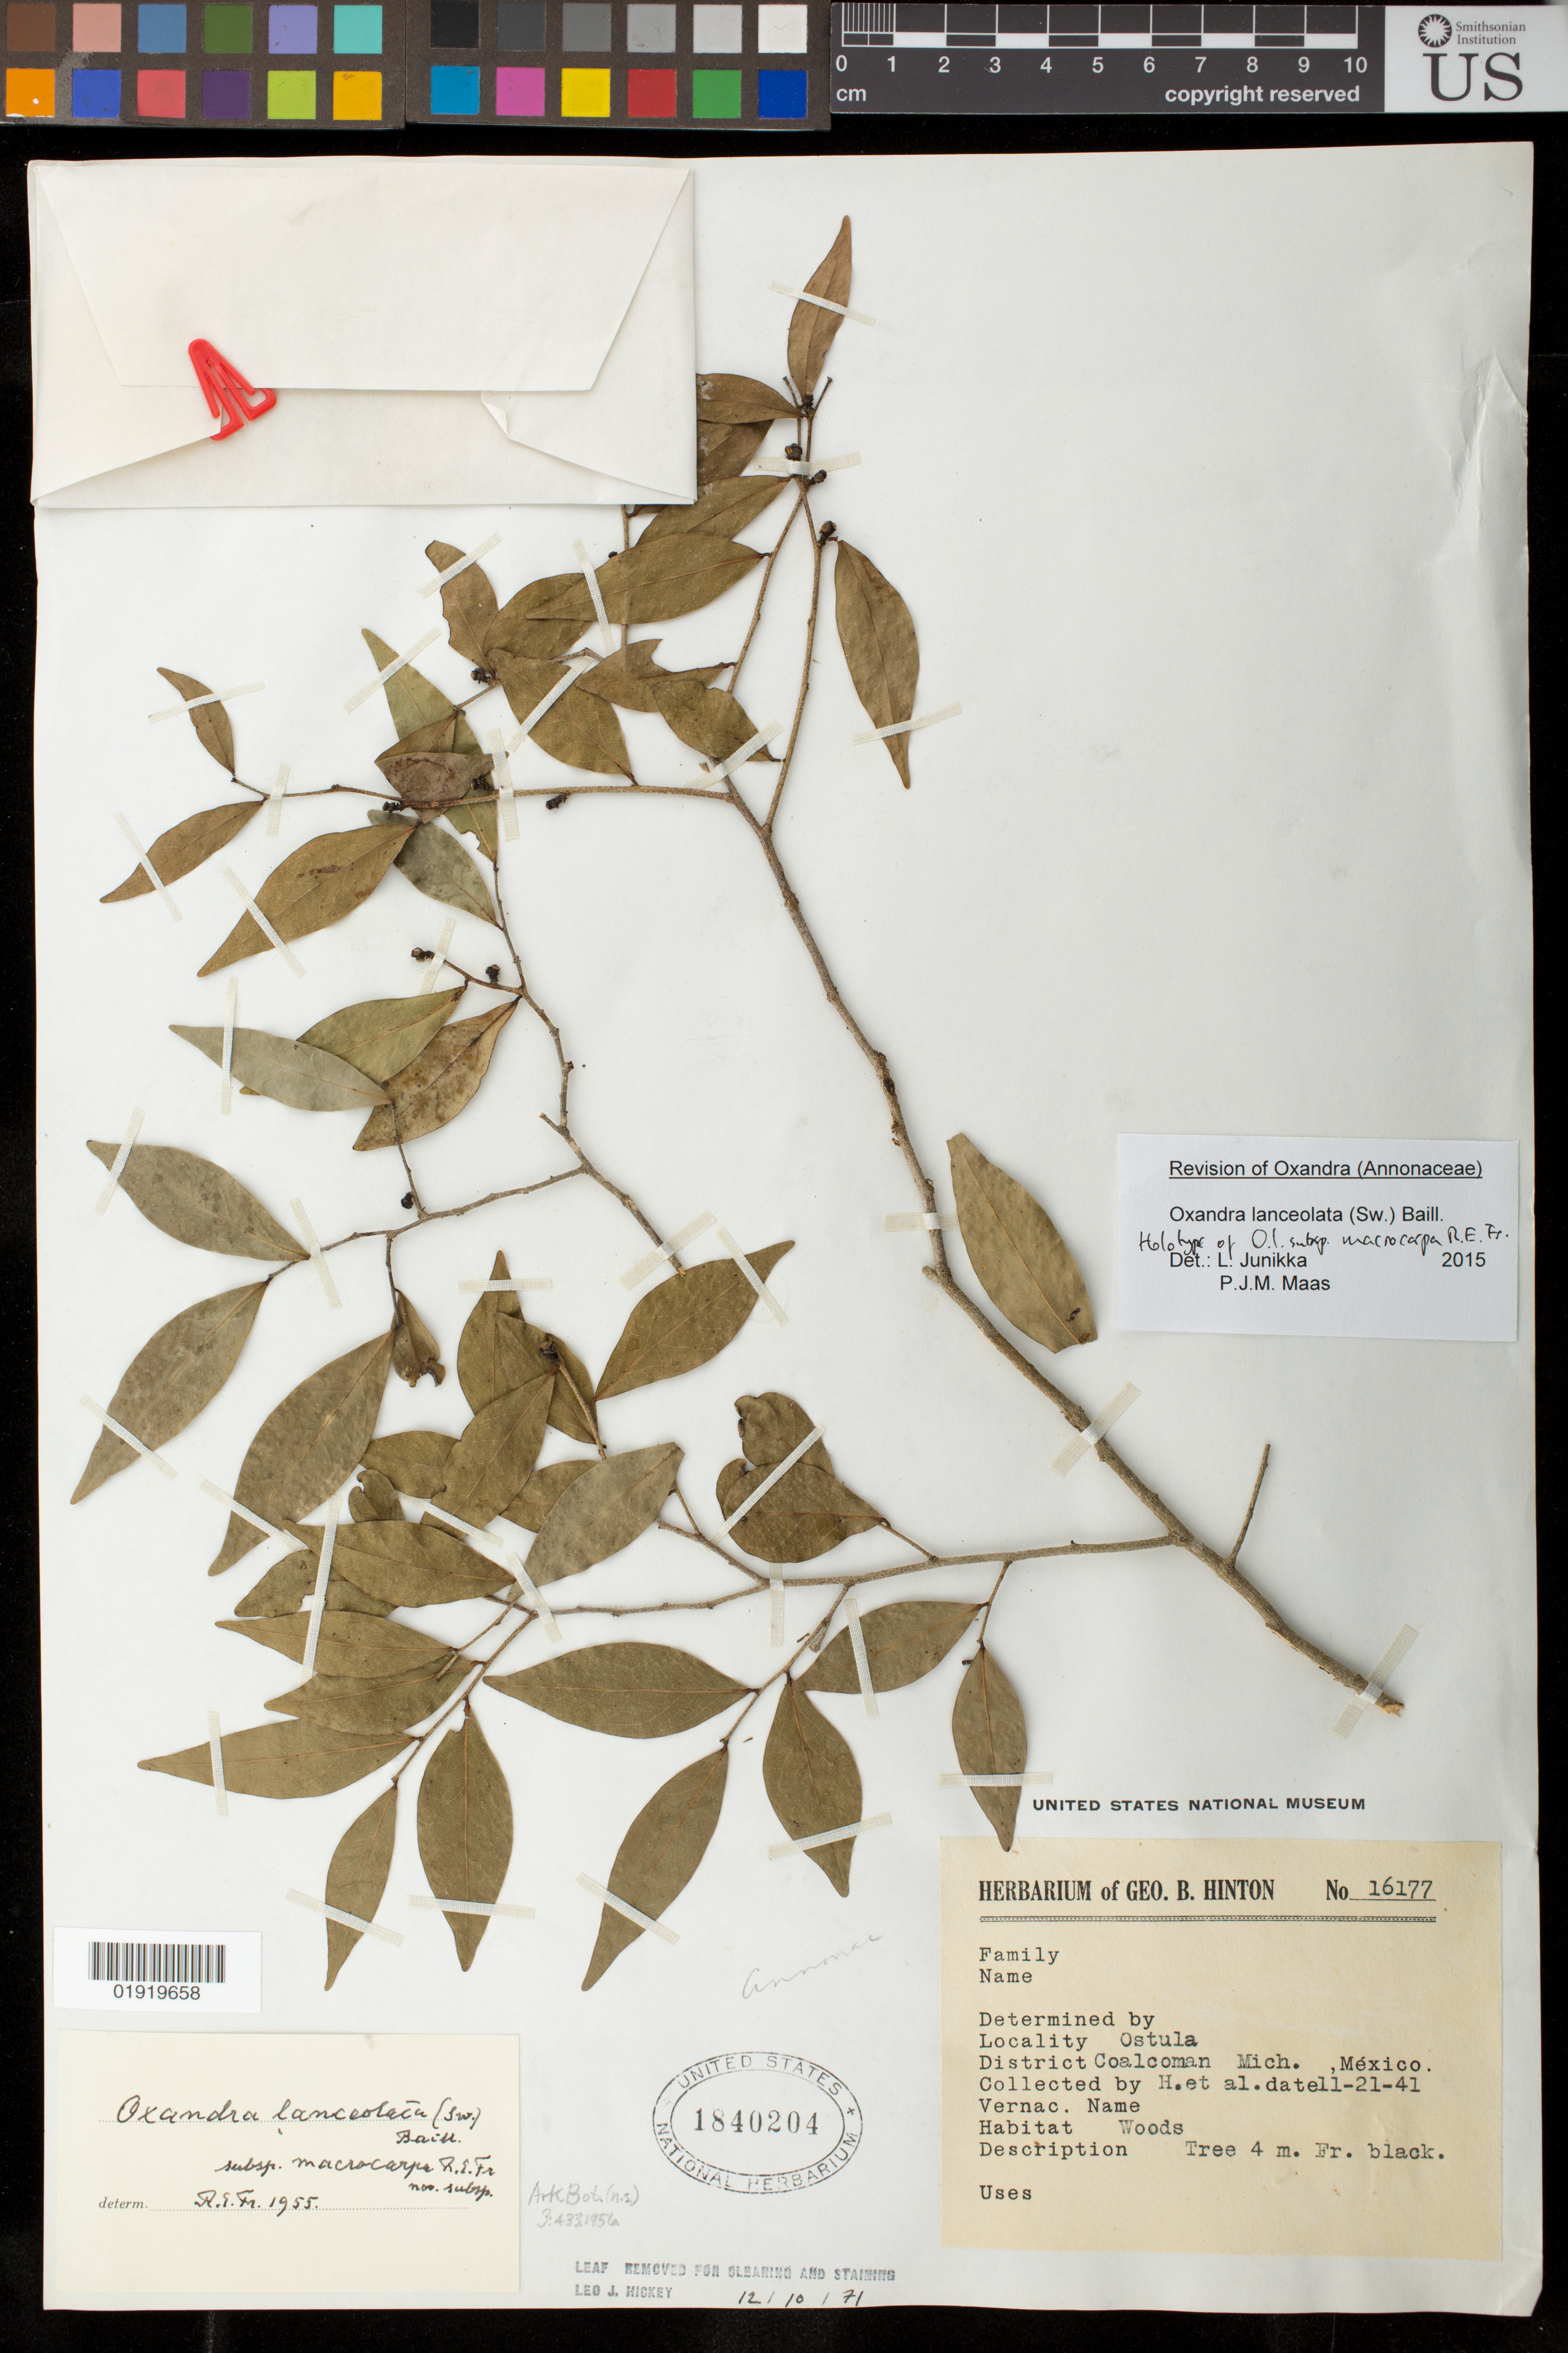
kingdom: Plantae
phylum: Tracheophyta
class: Magnoliopsida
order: Magnoliales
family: Annonaceae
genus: Oxandra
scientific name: Oxandra lanceolata subsp. macrocarpa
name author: R.E. Fr.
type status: Holotype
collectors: G. B. Hinton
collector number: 16177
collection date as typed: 11-21-41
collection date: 1941-11-21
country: Mexico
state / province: Michoacán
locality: Ostula, District Coalcoman, Mich.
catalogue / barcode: US 1840204